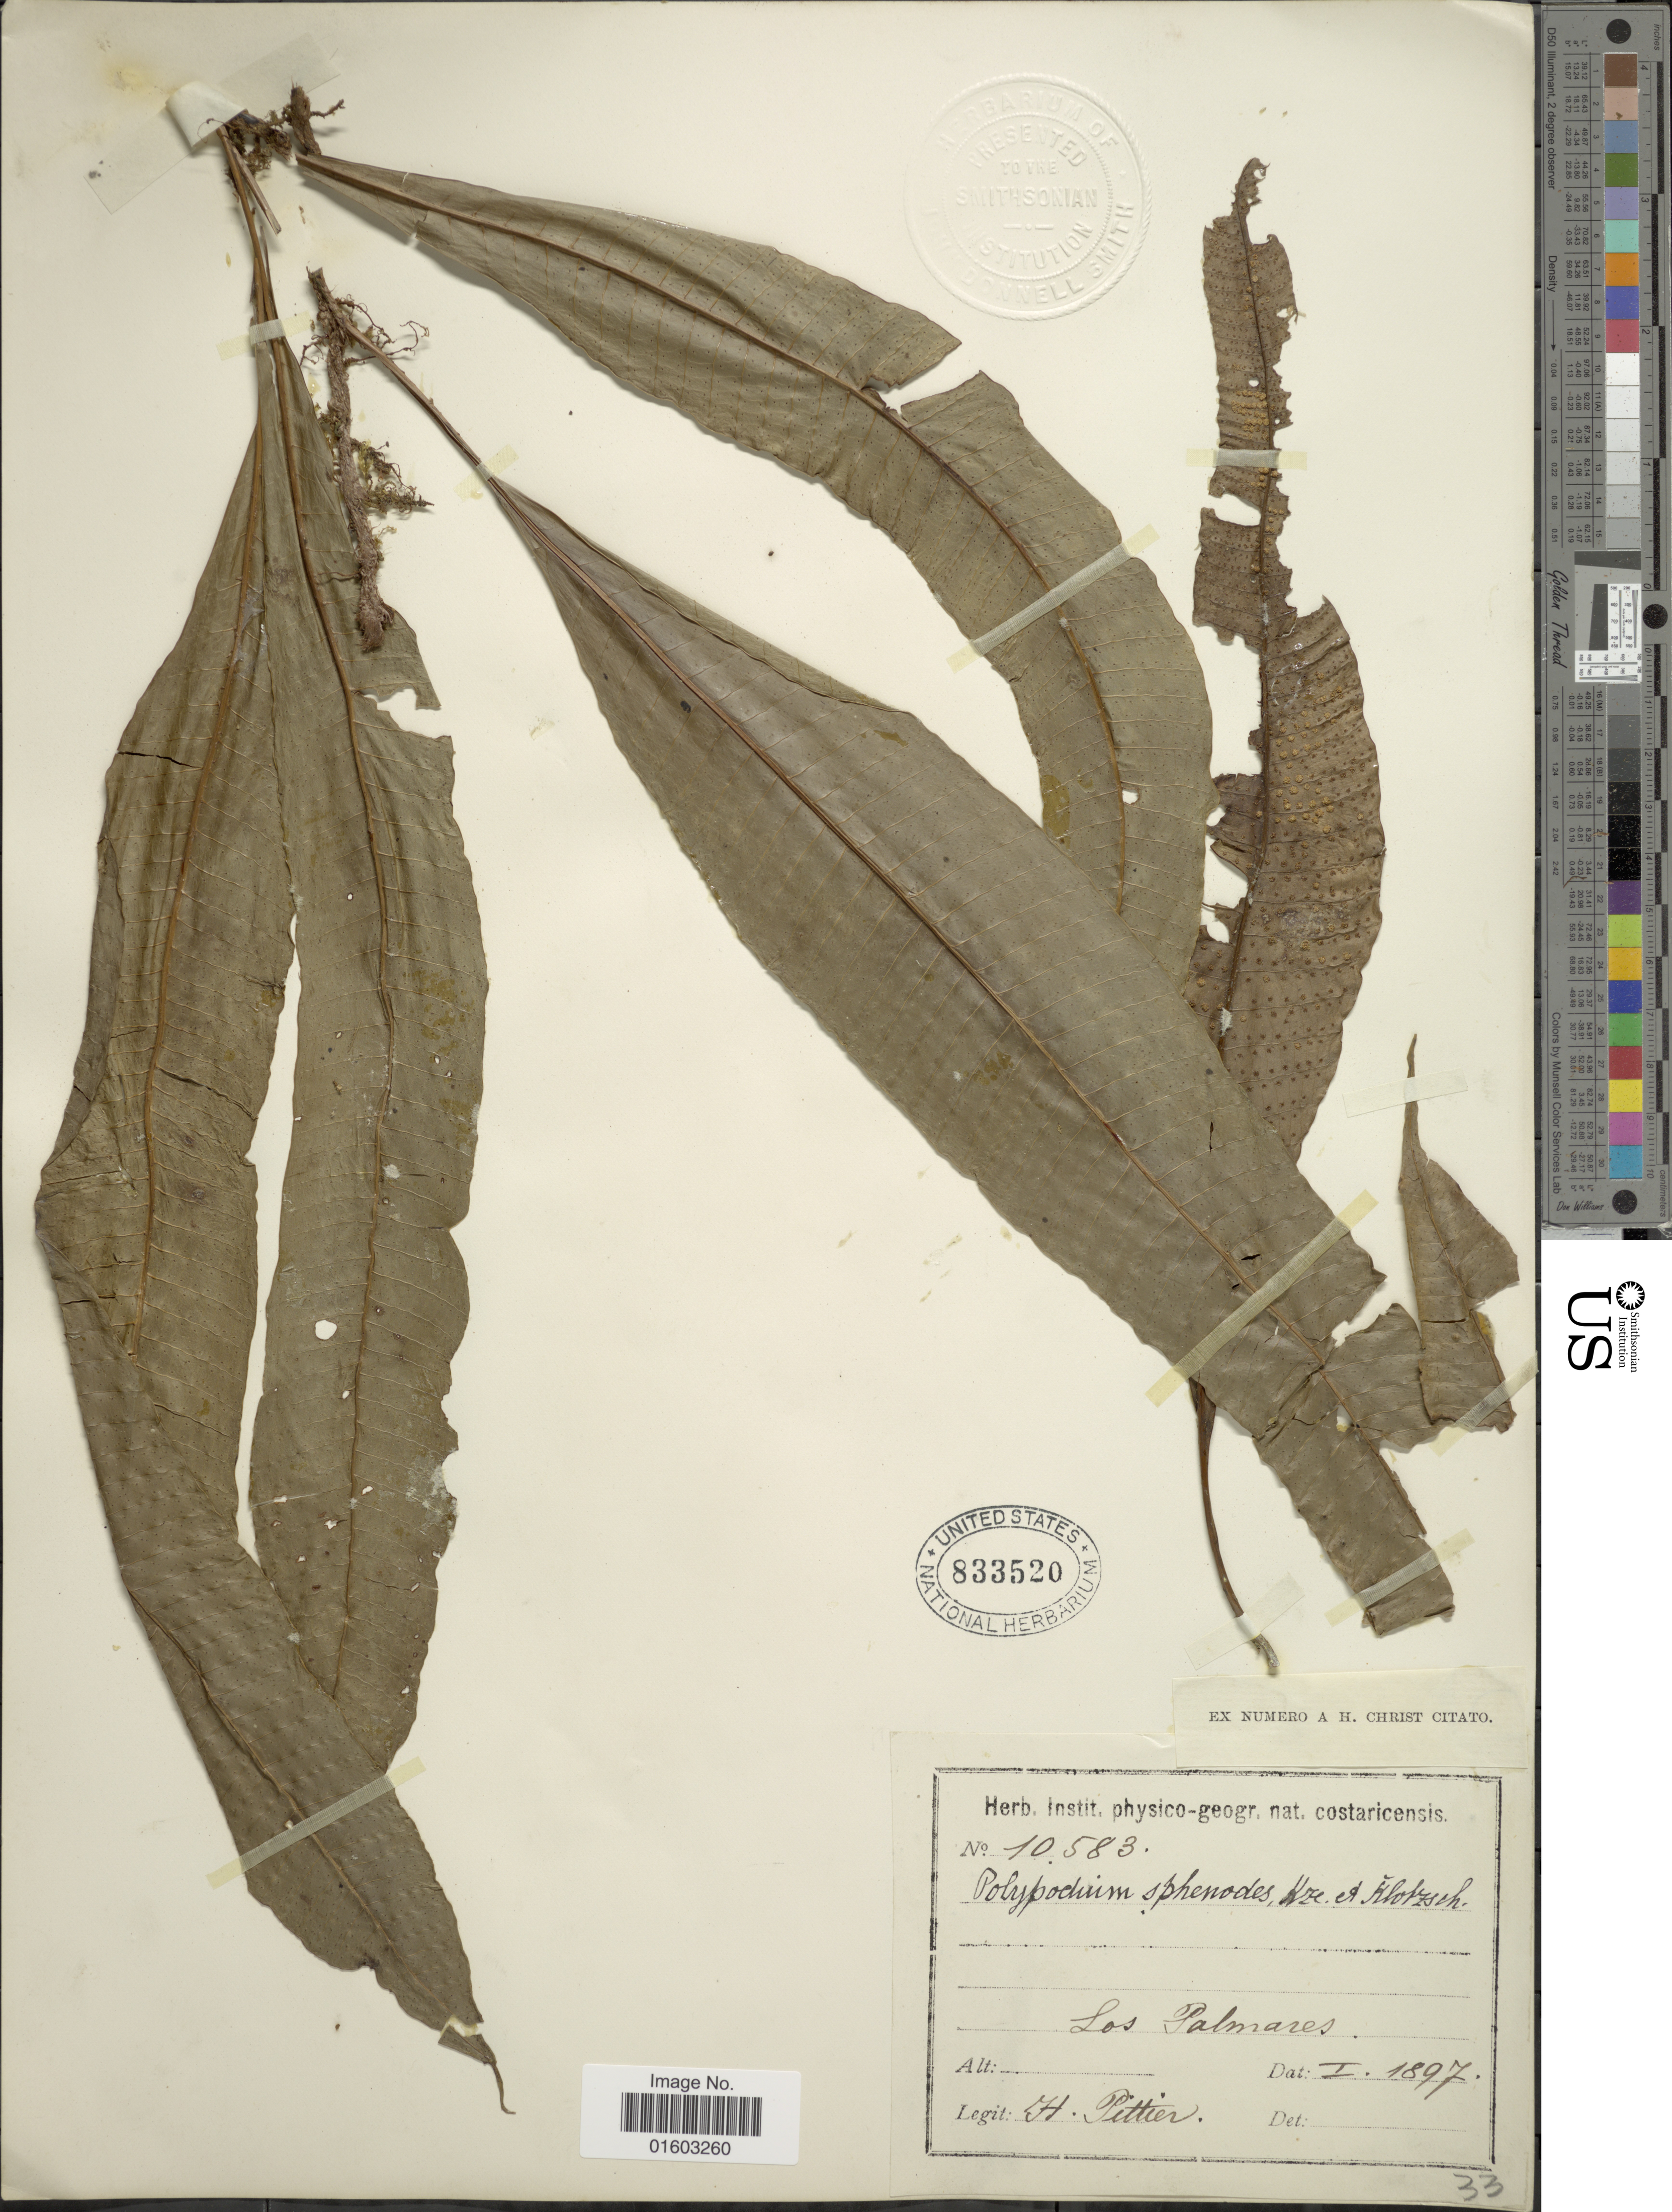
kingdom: Plantae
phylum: Tracheophyta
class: Polypodiopsida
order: Polypodiales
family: Polypodiaceae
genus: Campyloneurum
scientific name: Campyloneurum repens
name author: (Aubl.) C. Presl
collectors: H. F. Pittier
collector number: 10583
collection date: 1897-01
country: Costa Rica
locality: Los Palmares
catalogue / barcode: US 833520